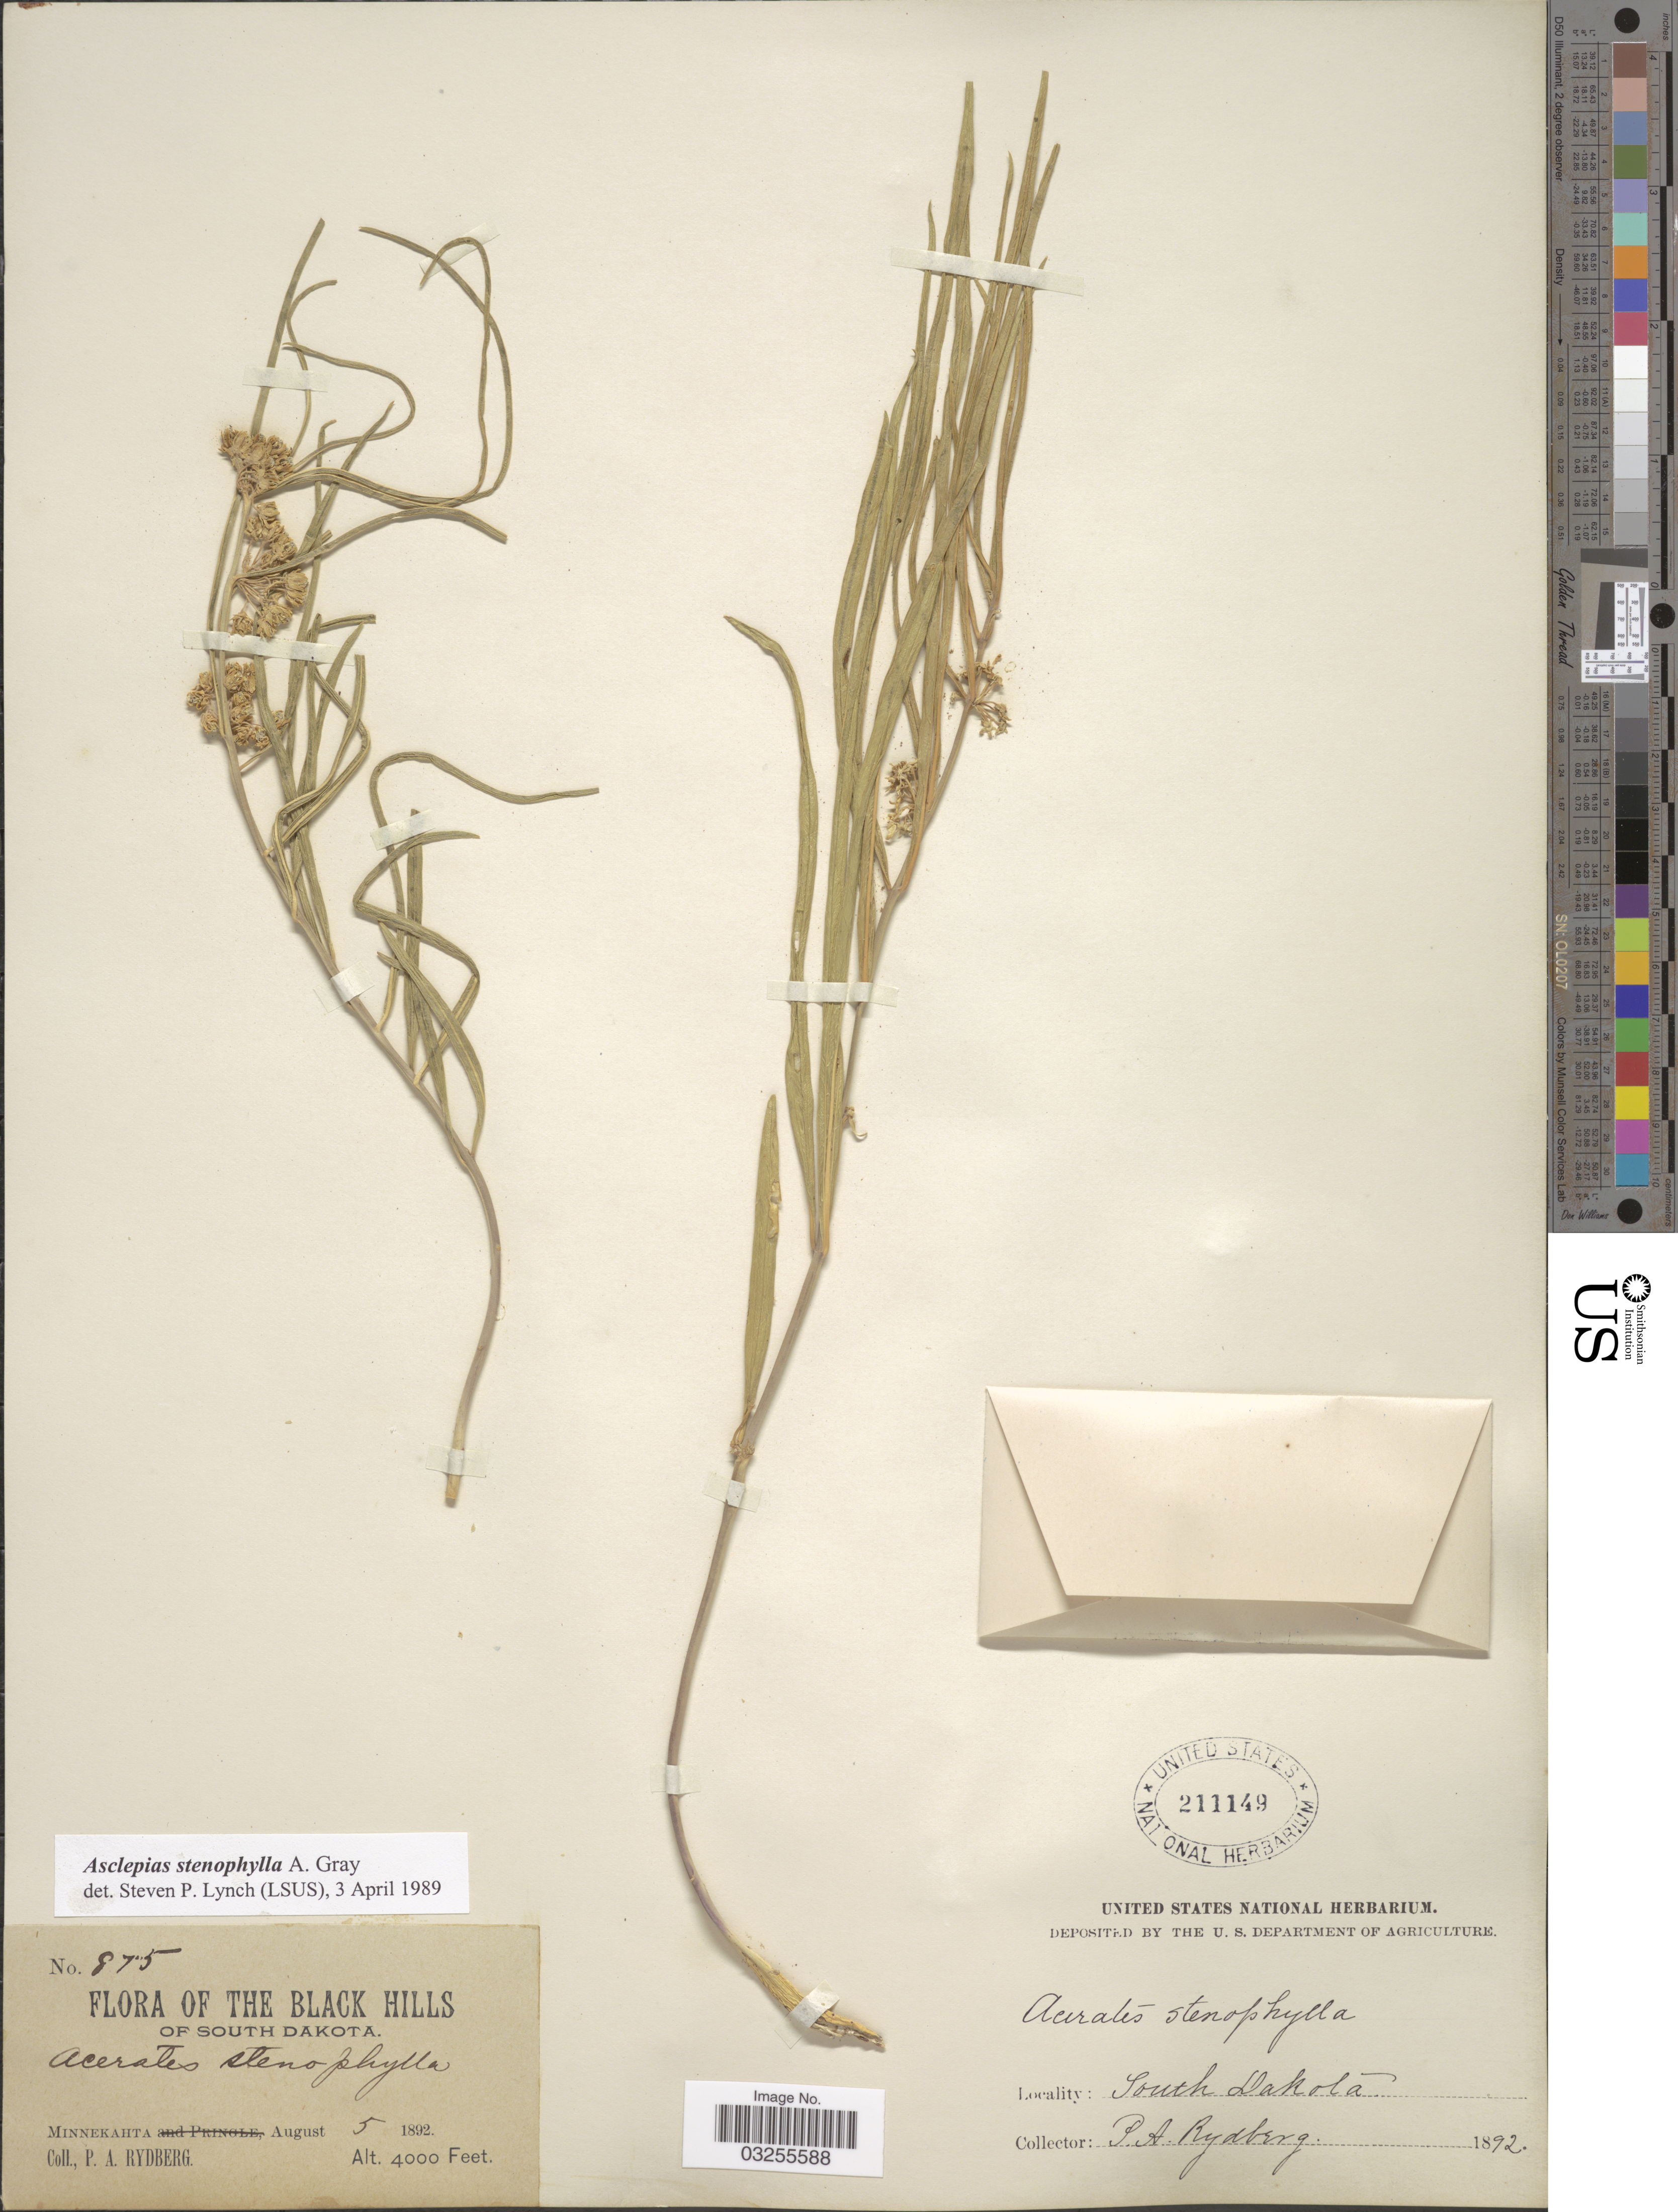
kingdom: Plantae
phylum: Tracheophyta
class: Magnoliopsida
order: Gentianales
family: Apocynaceae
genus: Asclepias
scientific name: Asclepias stenophylla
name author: A. Gray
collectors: P. A. Rydberg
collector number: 875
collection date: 1892-08-05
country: United States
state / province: South Dakota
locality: The Black Hills of South Dakota. Minnekahta.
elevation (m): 1219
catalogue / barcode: US 211149